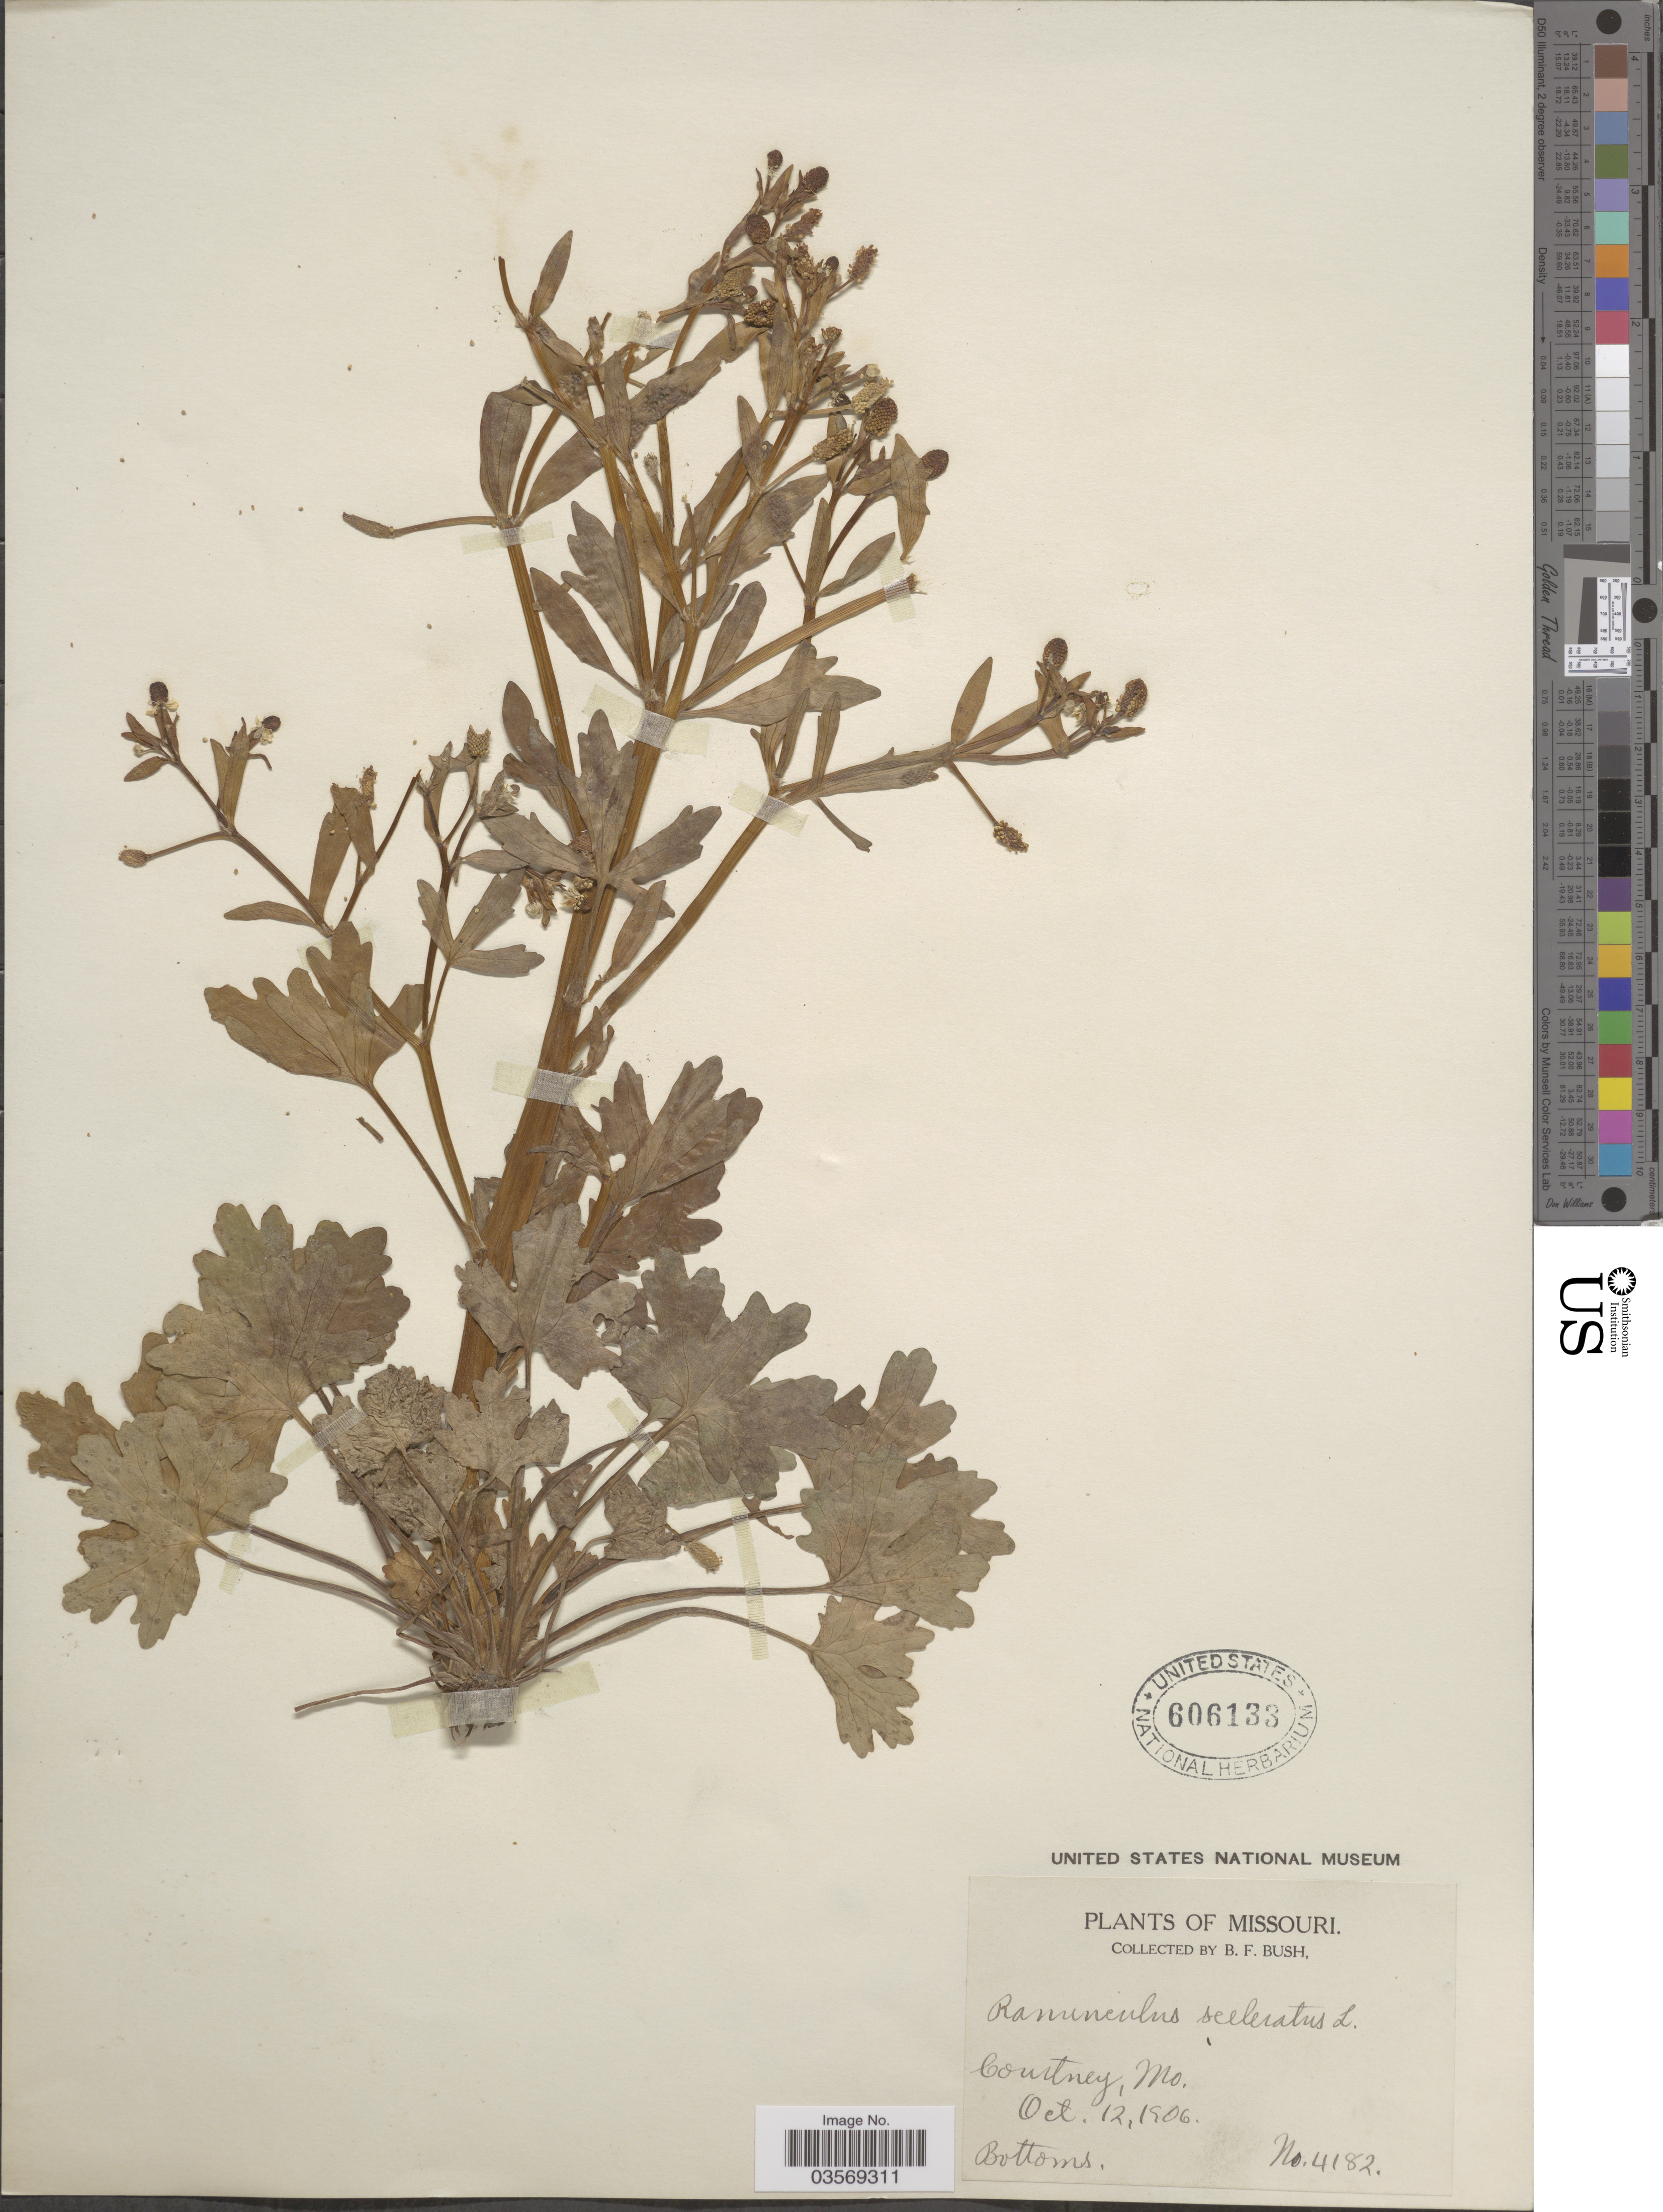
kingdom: Plantae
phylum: Tracheophyta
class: Magnoliopsida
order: Ranunculales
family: Ranunculaceae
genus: Ranunculus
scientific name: Ranunculus sceleratus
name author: L.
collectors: B. F. Bush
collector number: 4182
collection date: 1906-10-12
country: United States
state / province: Missouri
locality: Courtney.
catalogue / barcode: US 606133